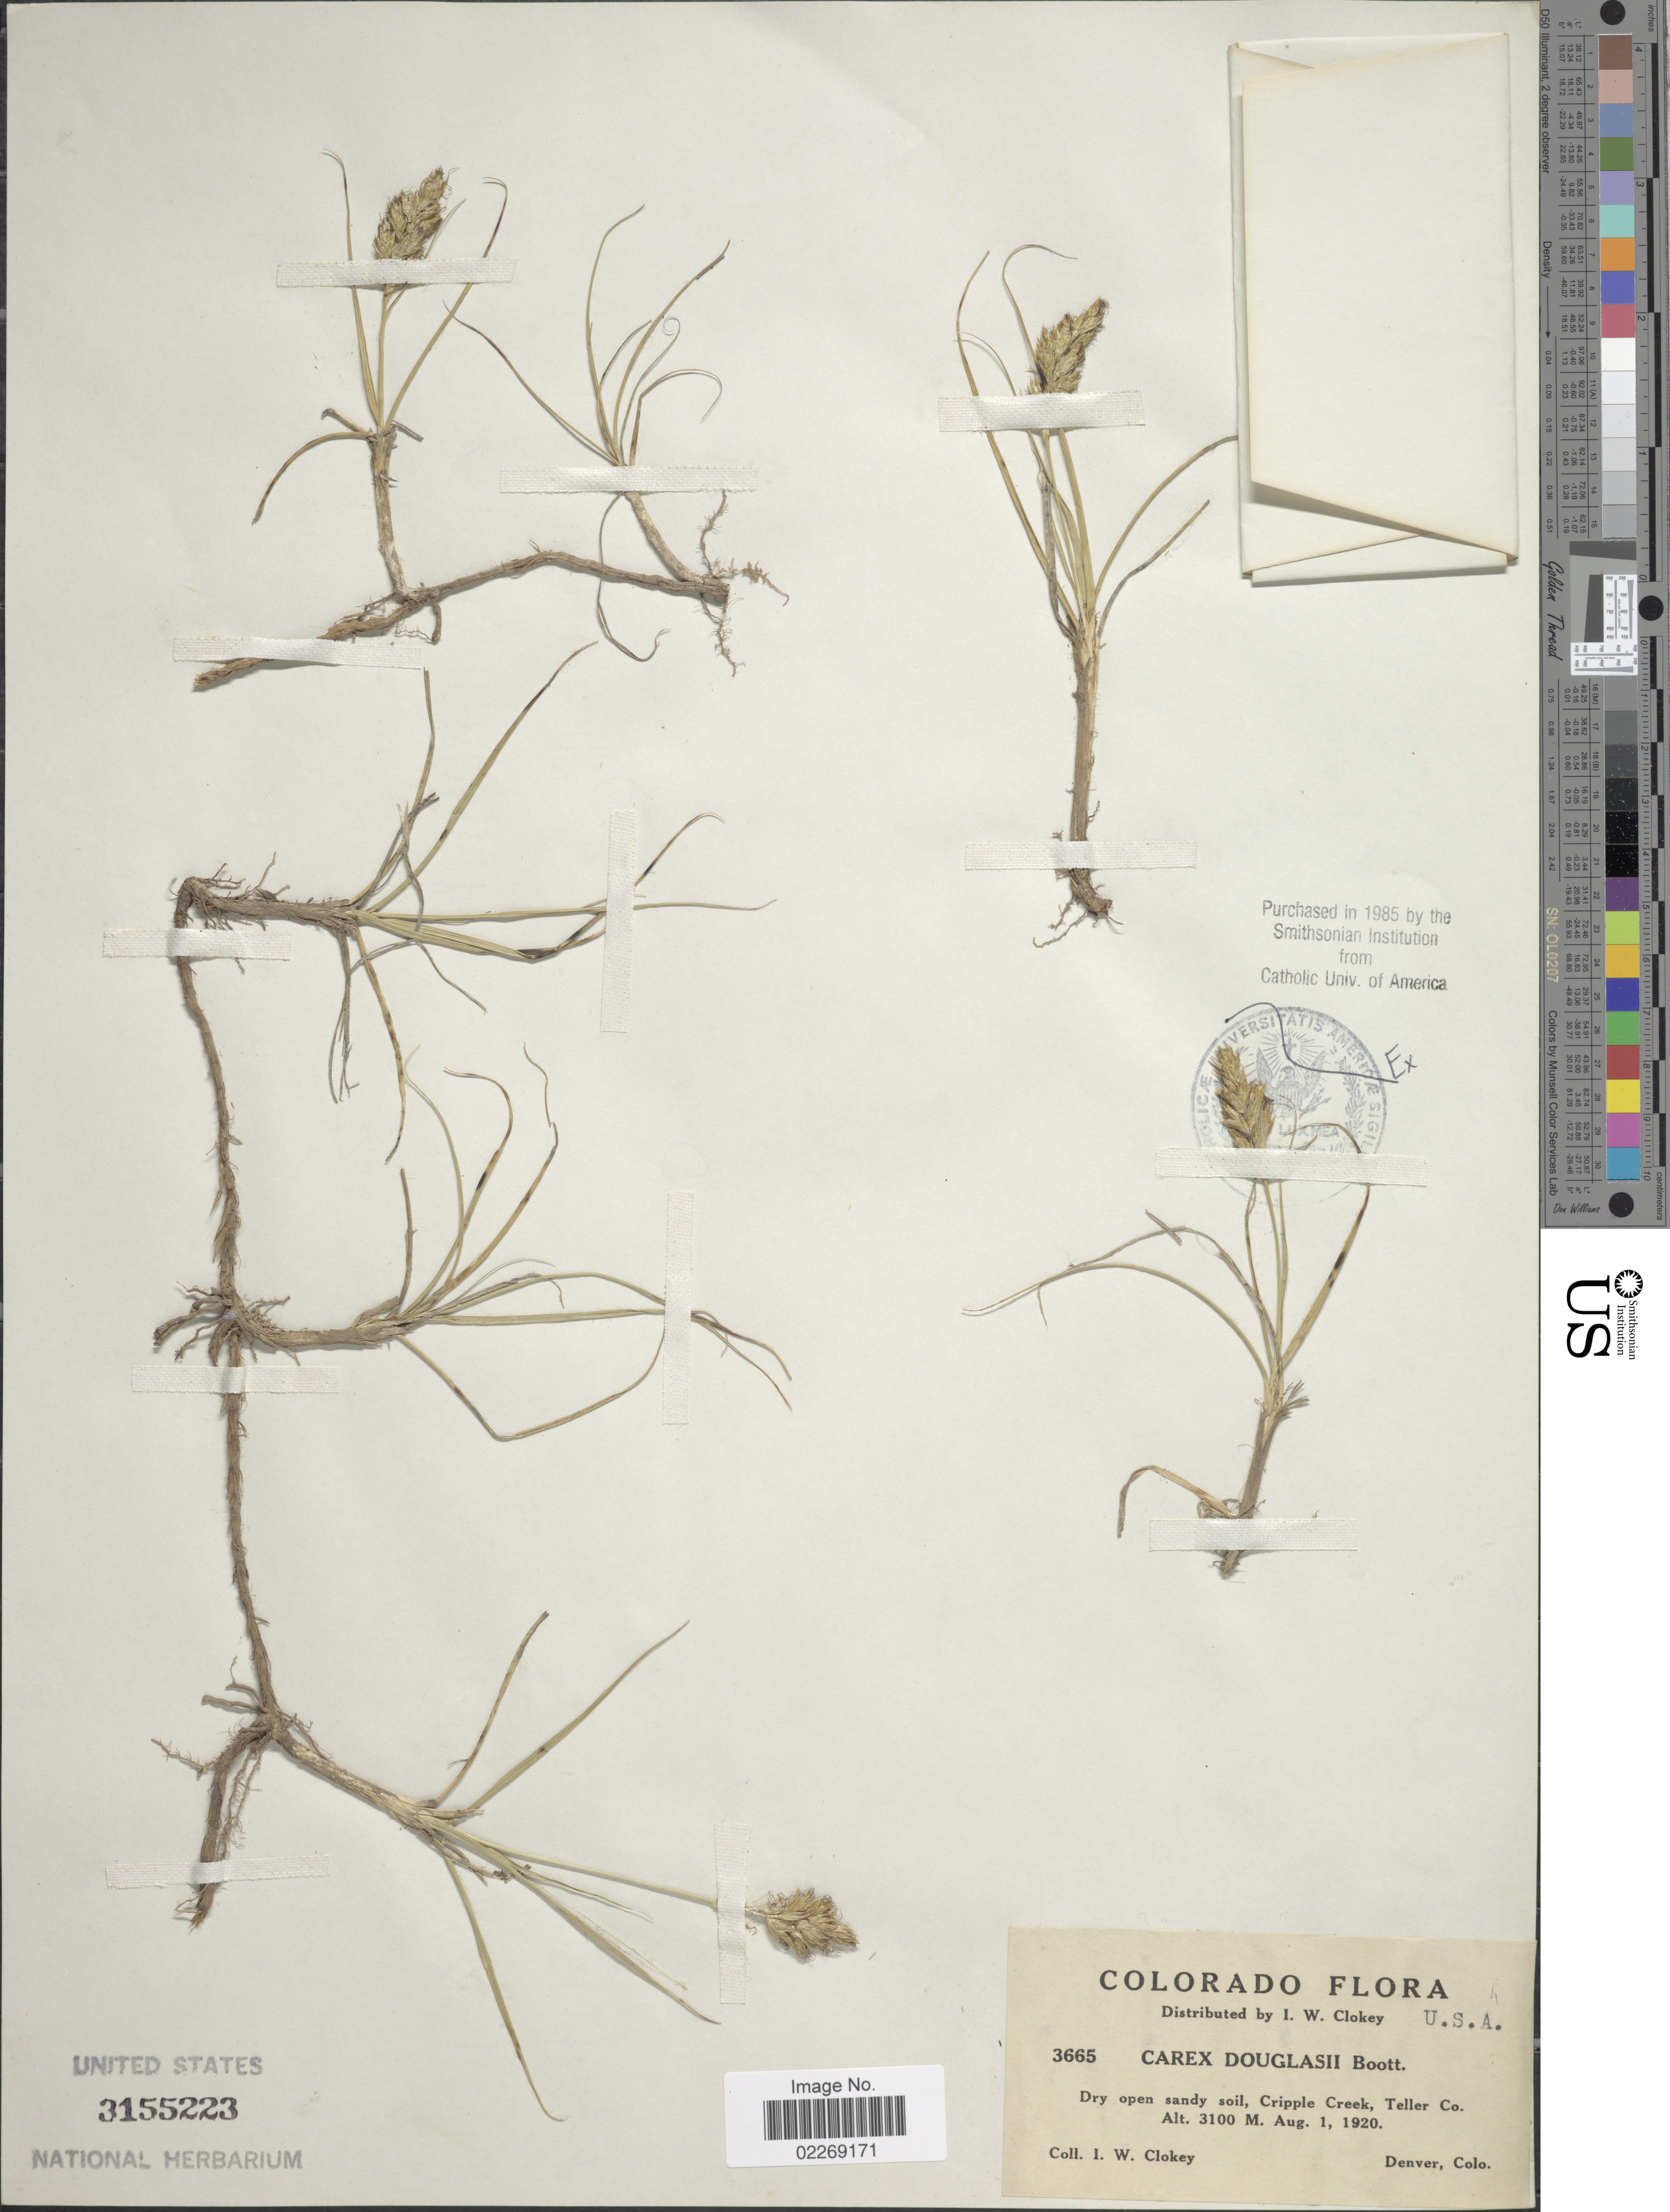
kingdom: Plantae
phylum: Tracheophyta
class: Liliopsida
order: Poales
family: Cyperaceae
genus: Carex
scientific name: Carex douglasii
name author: Boott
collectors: I. W. Clokey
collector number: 3665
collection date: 1920-08-01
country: United States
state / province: Colorado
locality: Cripple Creek, Teller Co.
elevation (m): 3100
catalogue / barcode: US 3155223